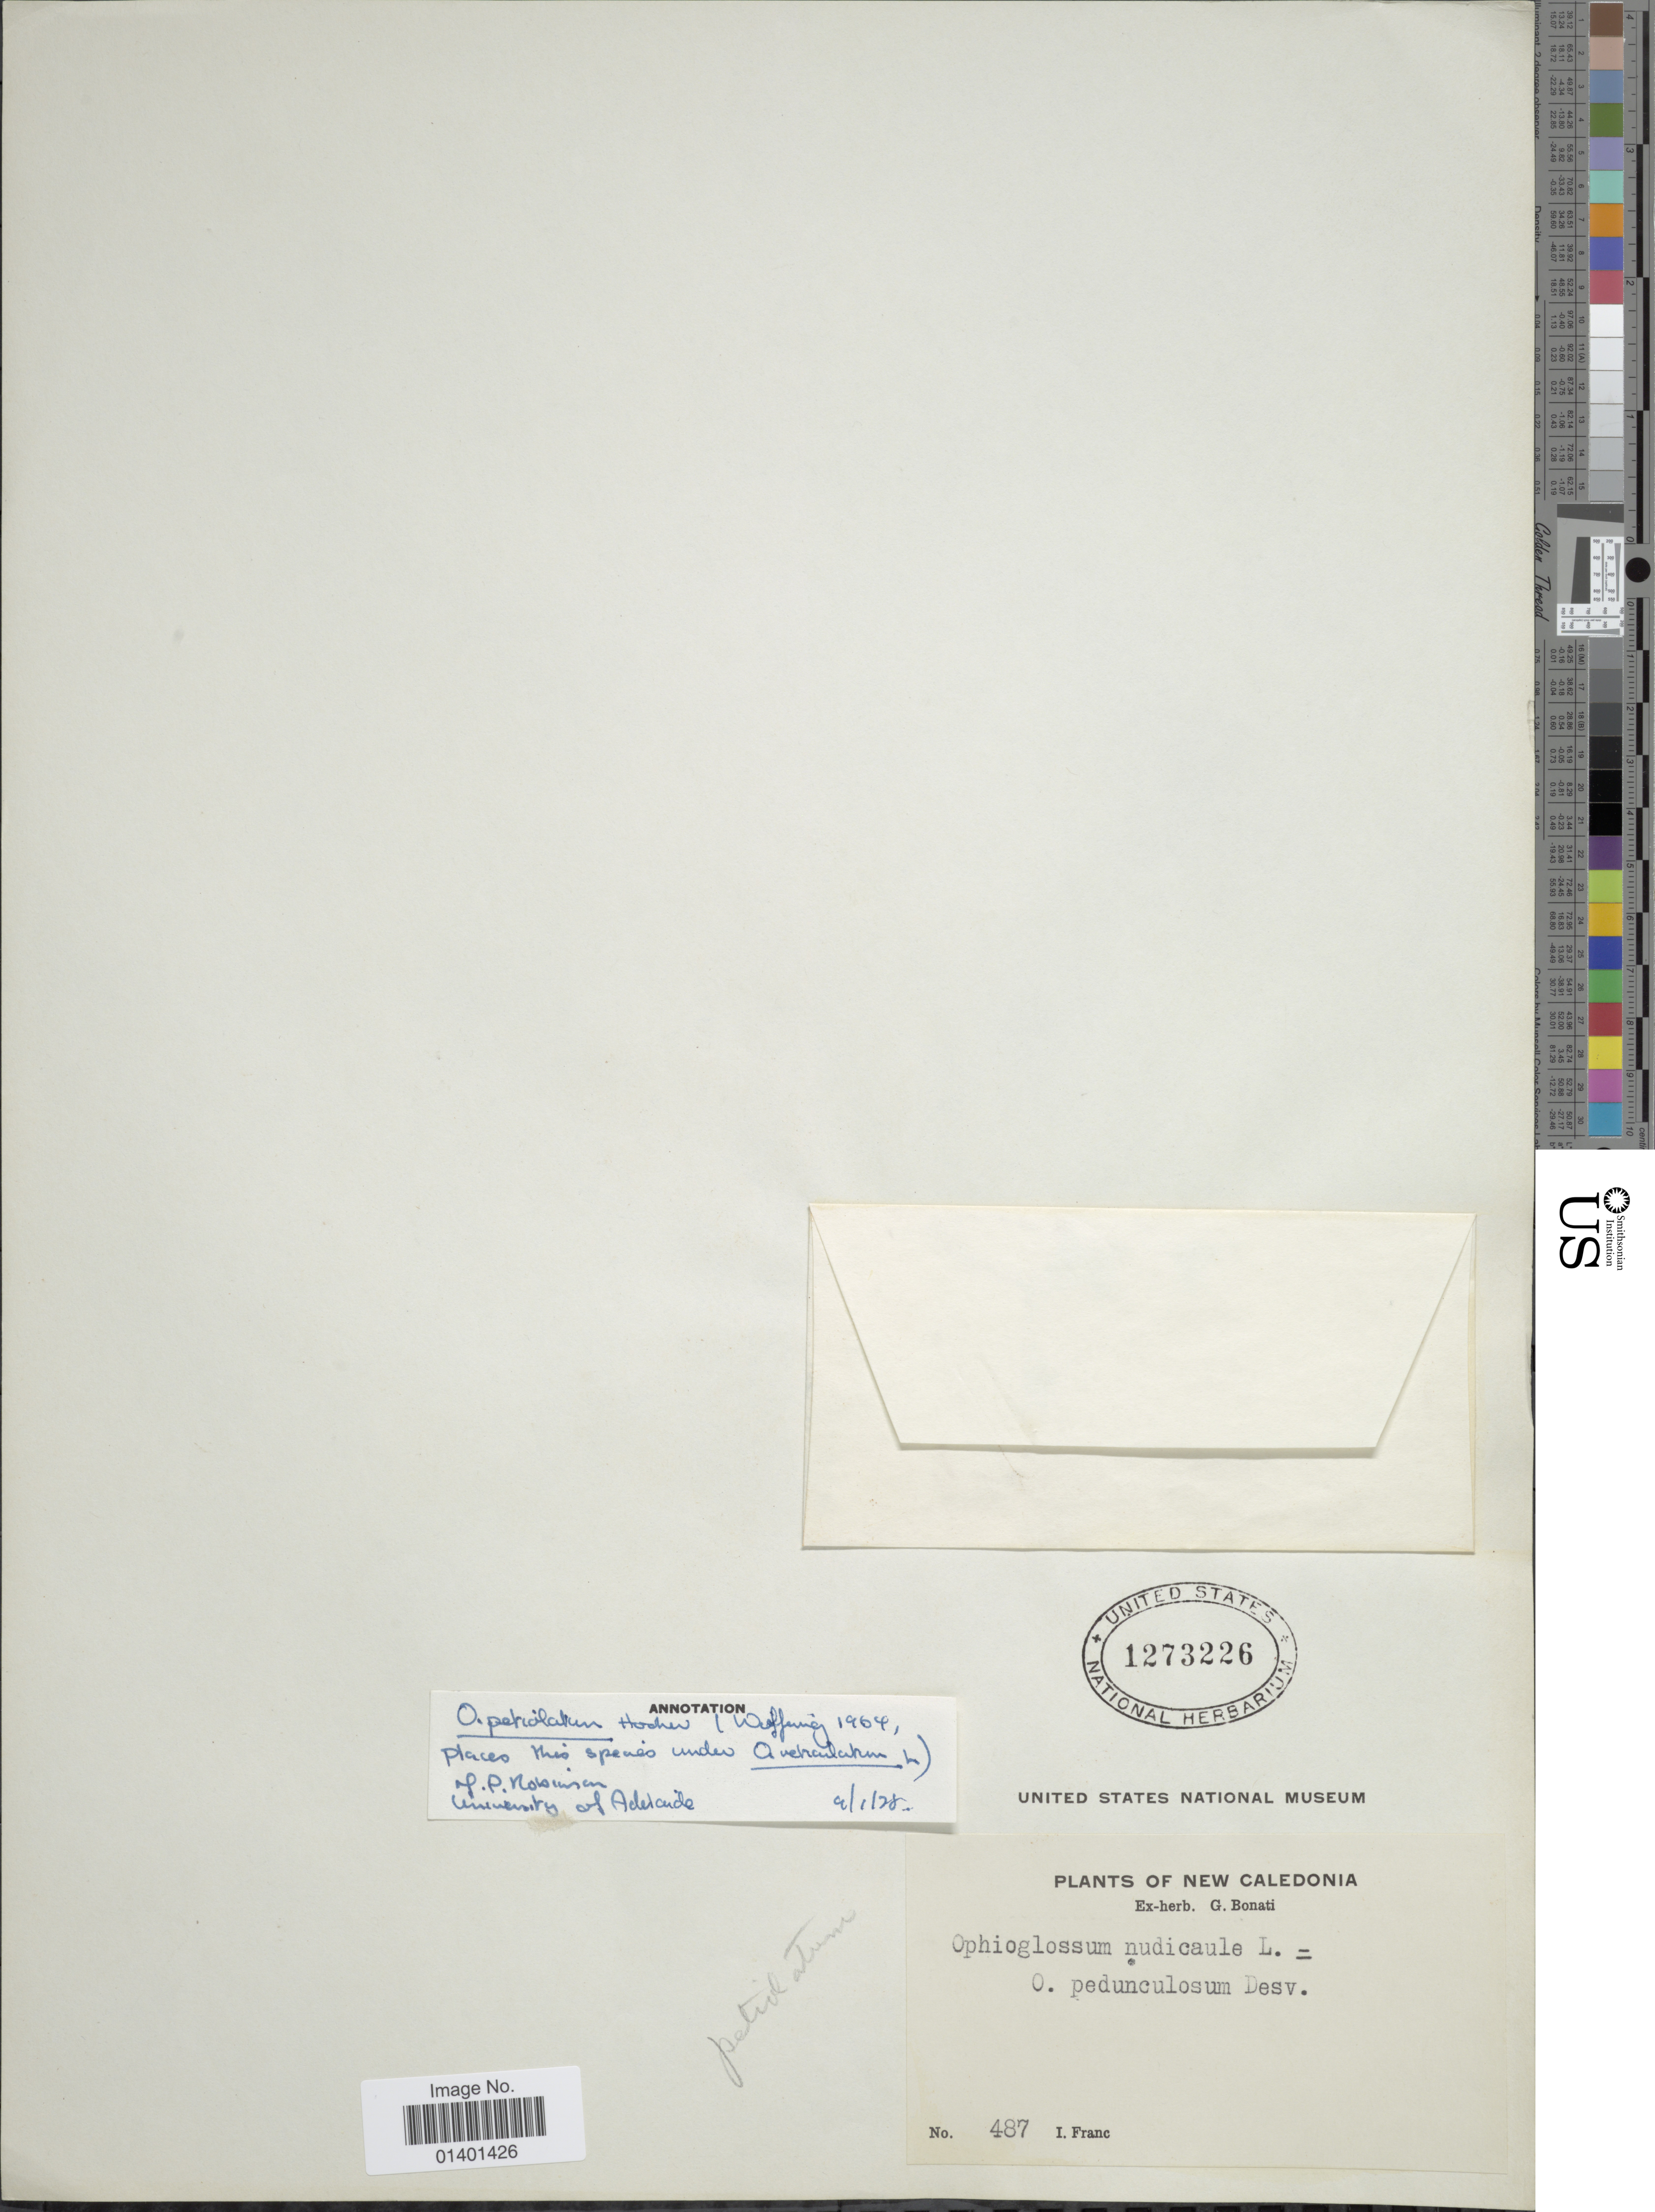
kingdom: Plantae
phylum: Tracheophyta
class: Polypodiopsida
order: Ophioglossales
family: Ophioglossaceae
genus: Ophioglossum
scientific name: Ophioglossum petiolatum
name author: Hook.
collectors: I. Franc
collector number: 487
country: New Caledonia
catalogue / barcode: US 1273226